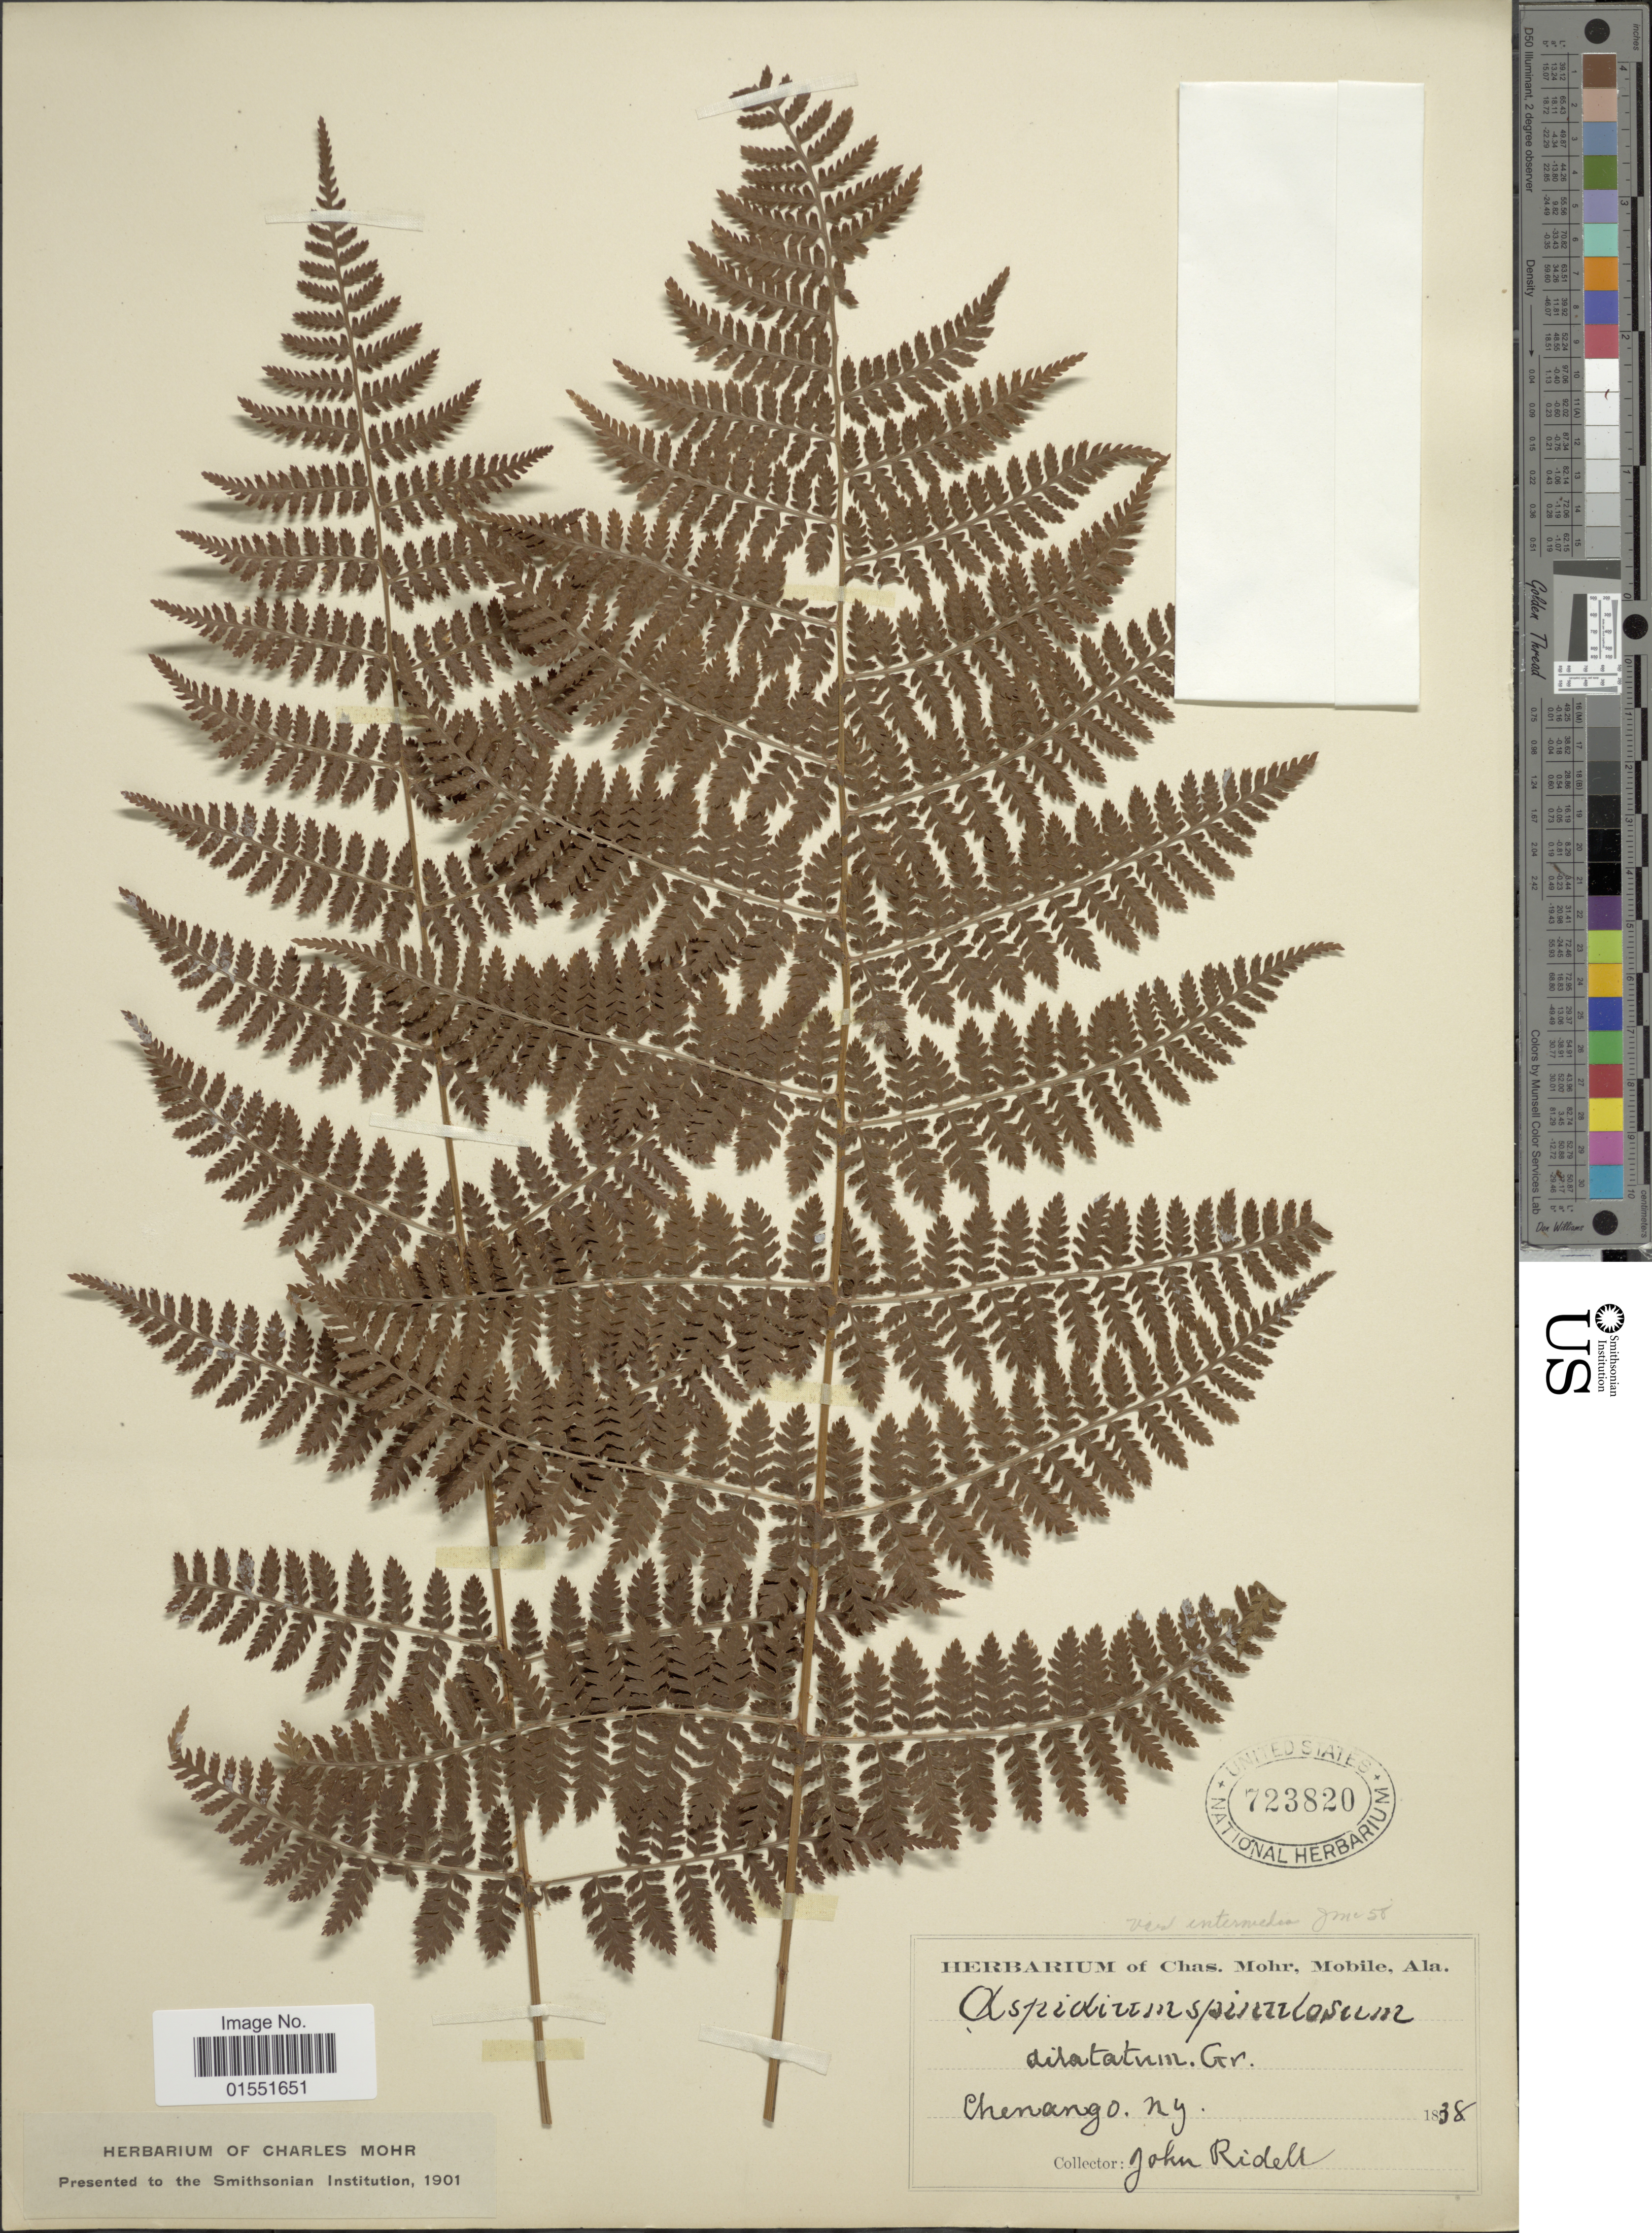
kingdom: Plantae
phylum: Tracheophyta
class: Polypodiopsida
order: Polypodiales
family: Dryopteridaceae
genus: Dryopteris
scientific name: Dryopteris intermedia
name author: (Muhl.) A. Gray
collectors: J. Ridell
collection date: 1838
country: United States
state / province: New York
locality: Chenango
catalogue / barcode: US 723820